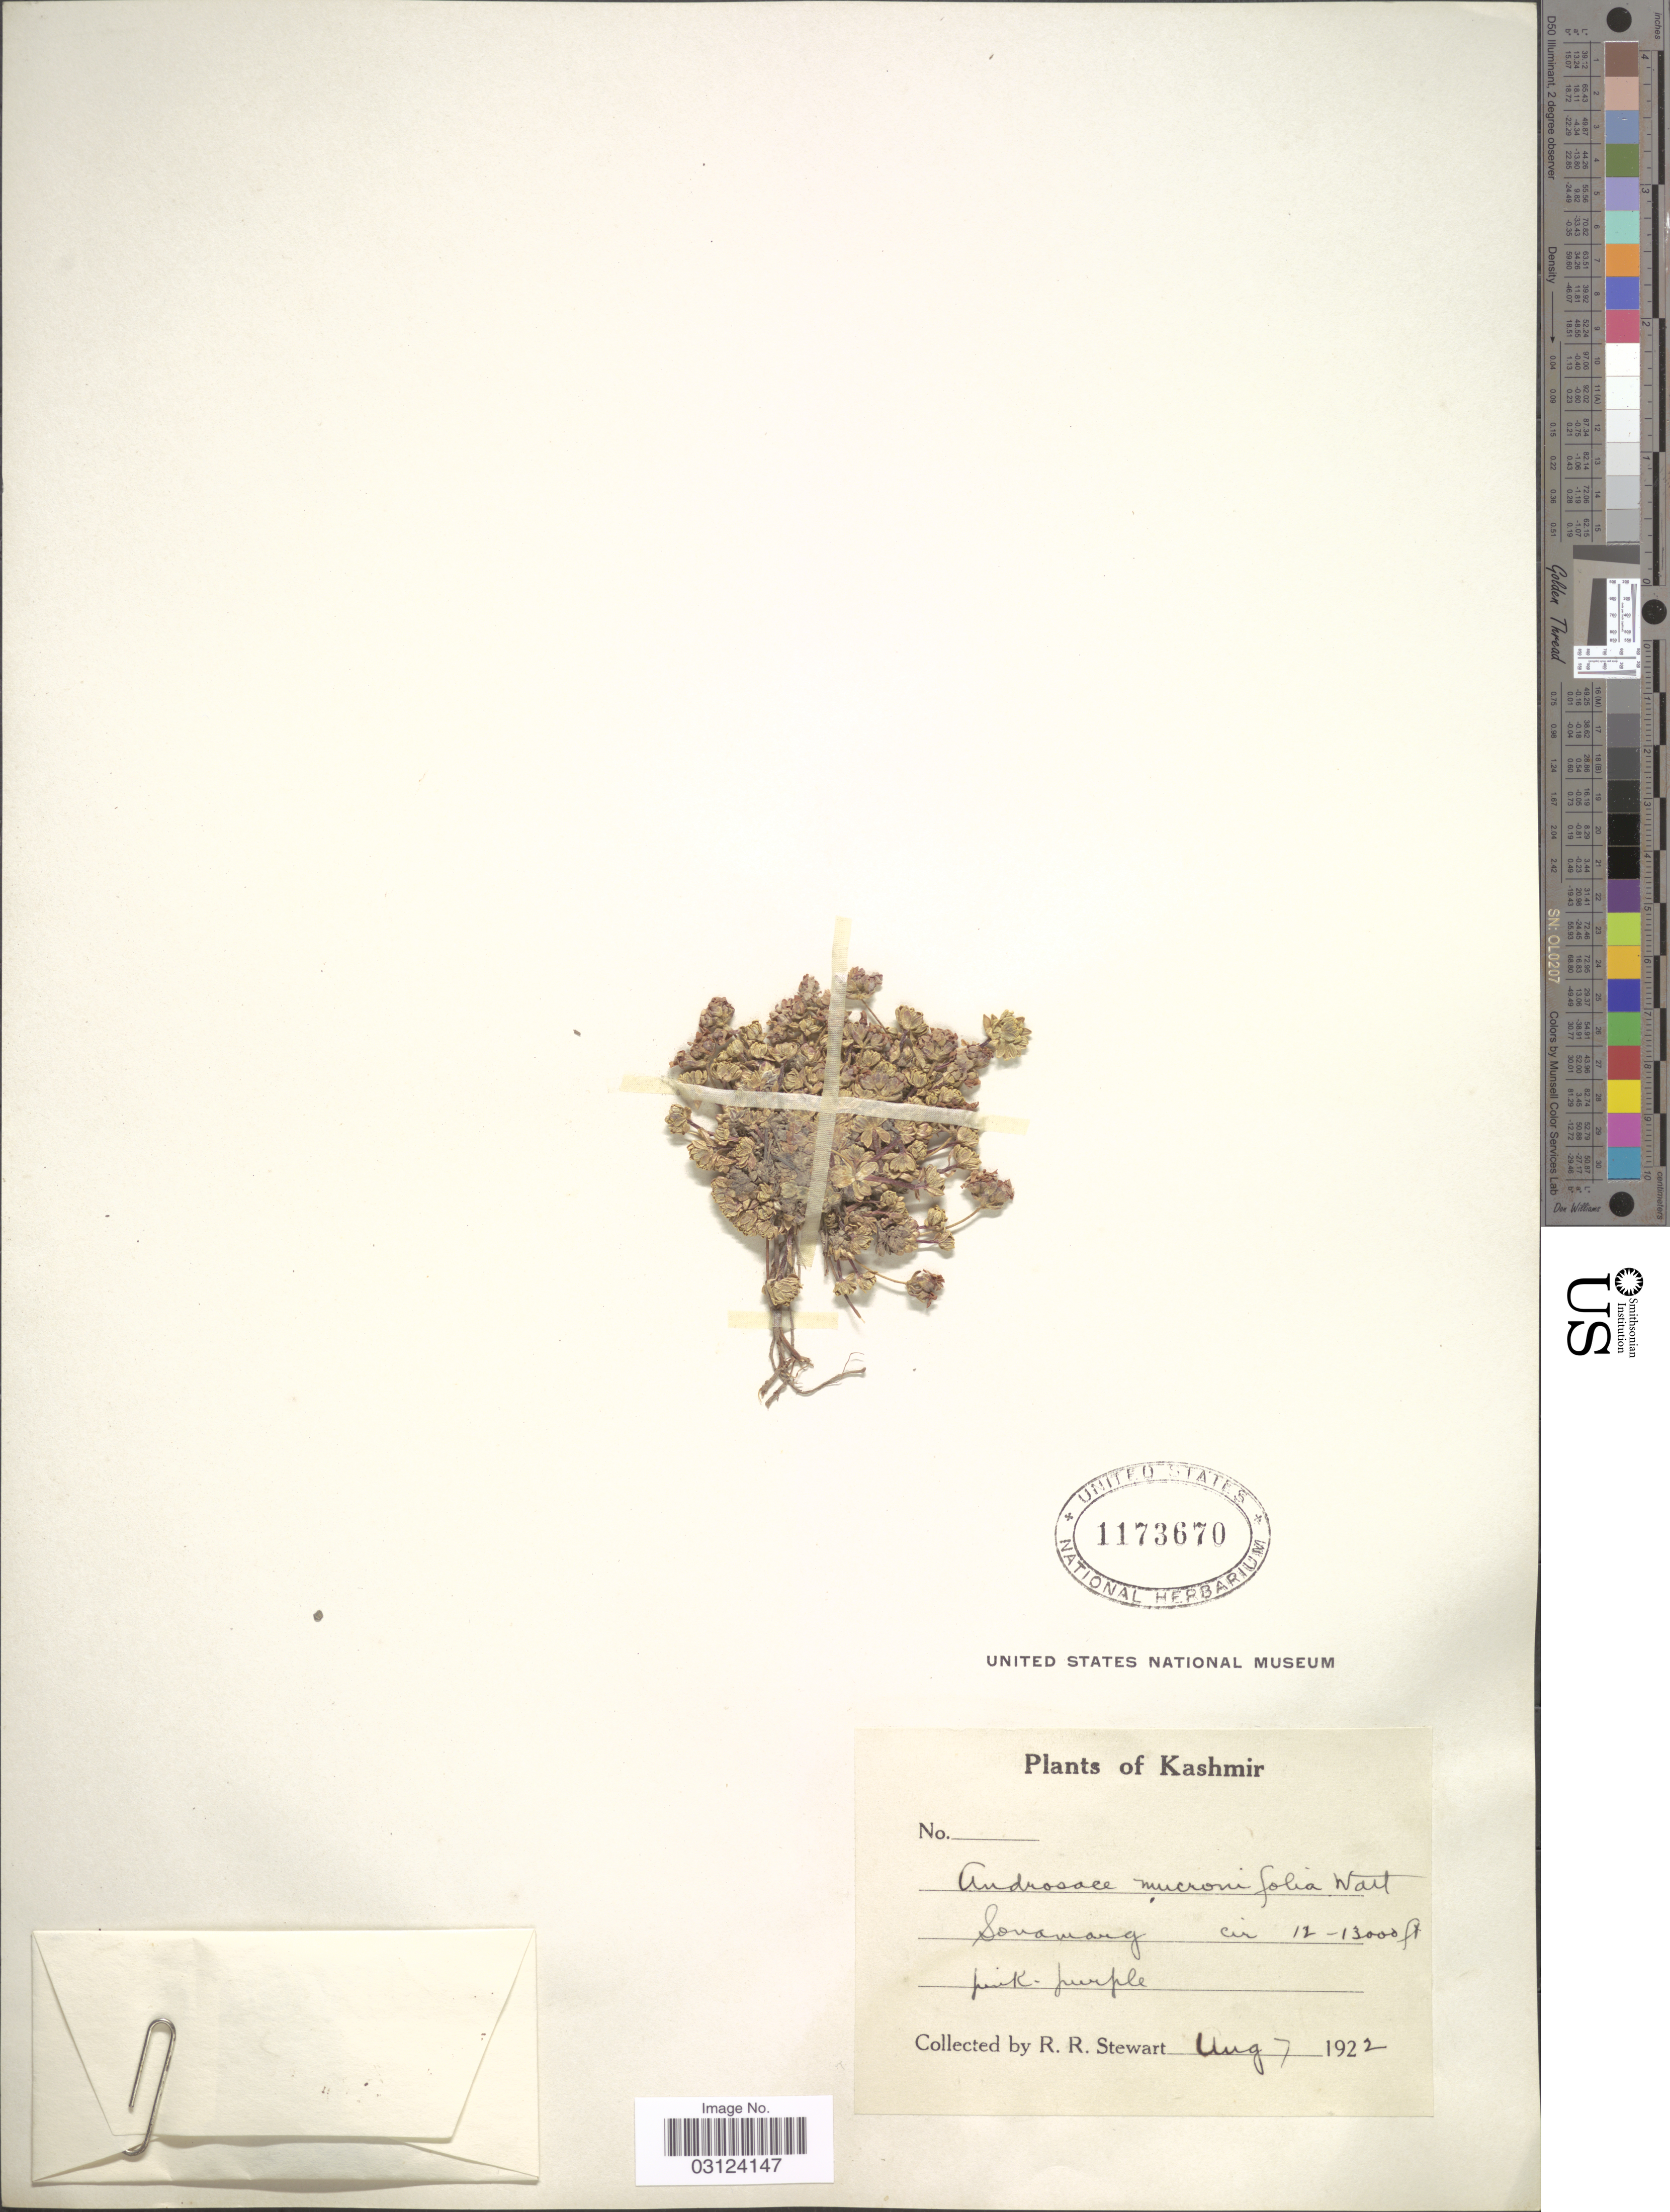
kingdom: Plantae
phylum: Tracheophyta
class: Magnoliopsida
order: Ericales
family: Primulaceae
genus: Androsace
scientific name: Androsace mucronifolia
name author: Watt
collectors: R. Stewart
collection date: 1922-08-07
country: India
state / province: Jammu and Kashmir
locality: Kashmir, Sonamarg.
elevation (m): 3658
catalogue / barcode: US 1173670